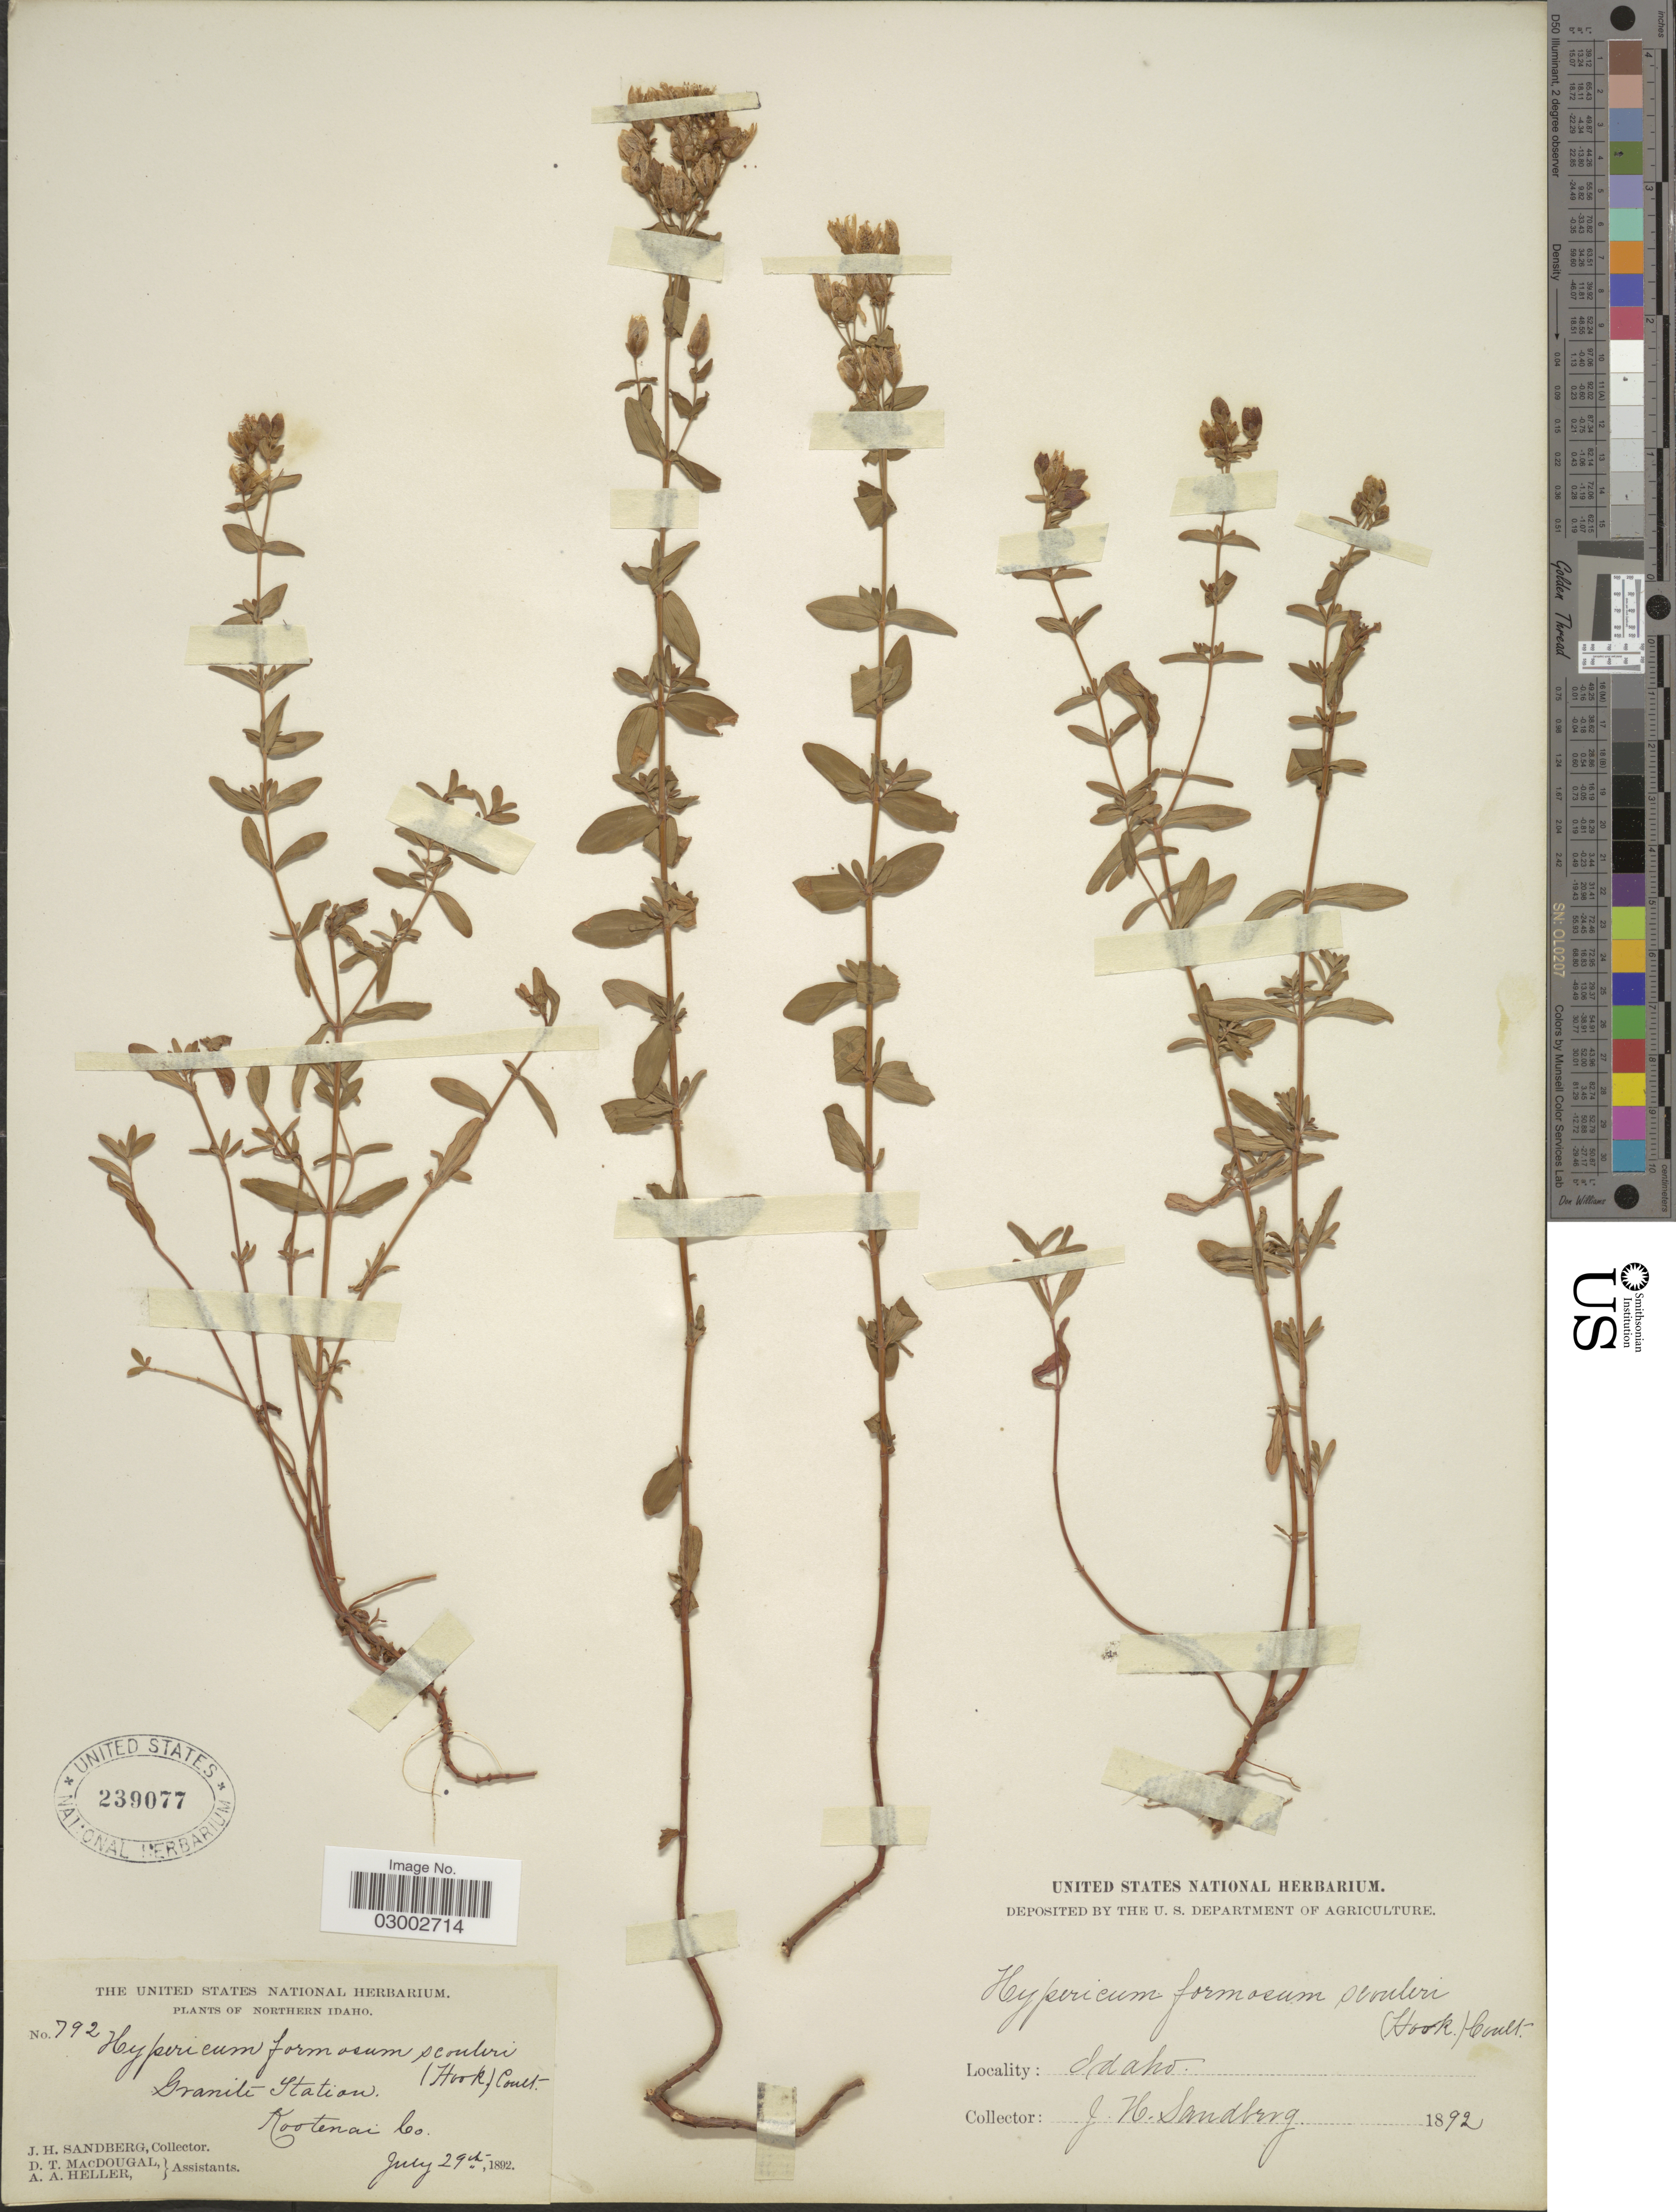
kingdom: Plantae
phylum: Tracheophyta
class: Magnoliopsida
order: Malpighiales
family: Hypericaceae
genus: Hypericum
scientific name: Hypericum scouleri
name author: Hook.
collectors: J. H. Sandberg, D. T. MacDougal & A. A. Heller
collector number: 792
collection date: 1892-07-29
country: United States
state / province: Idaho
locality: Northern Idaho. Granite Station. Kootenai Co.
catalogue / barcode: US 239077